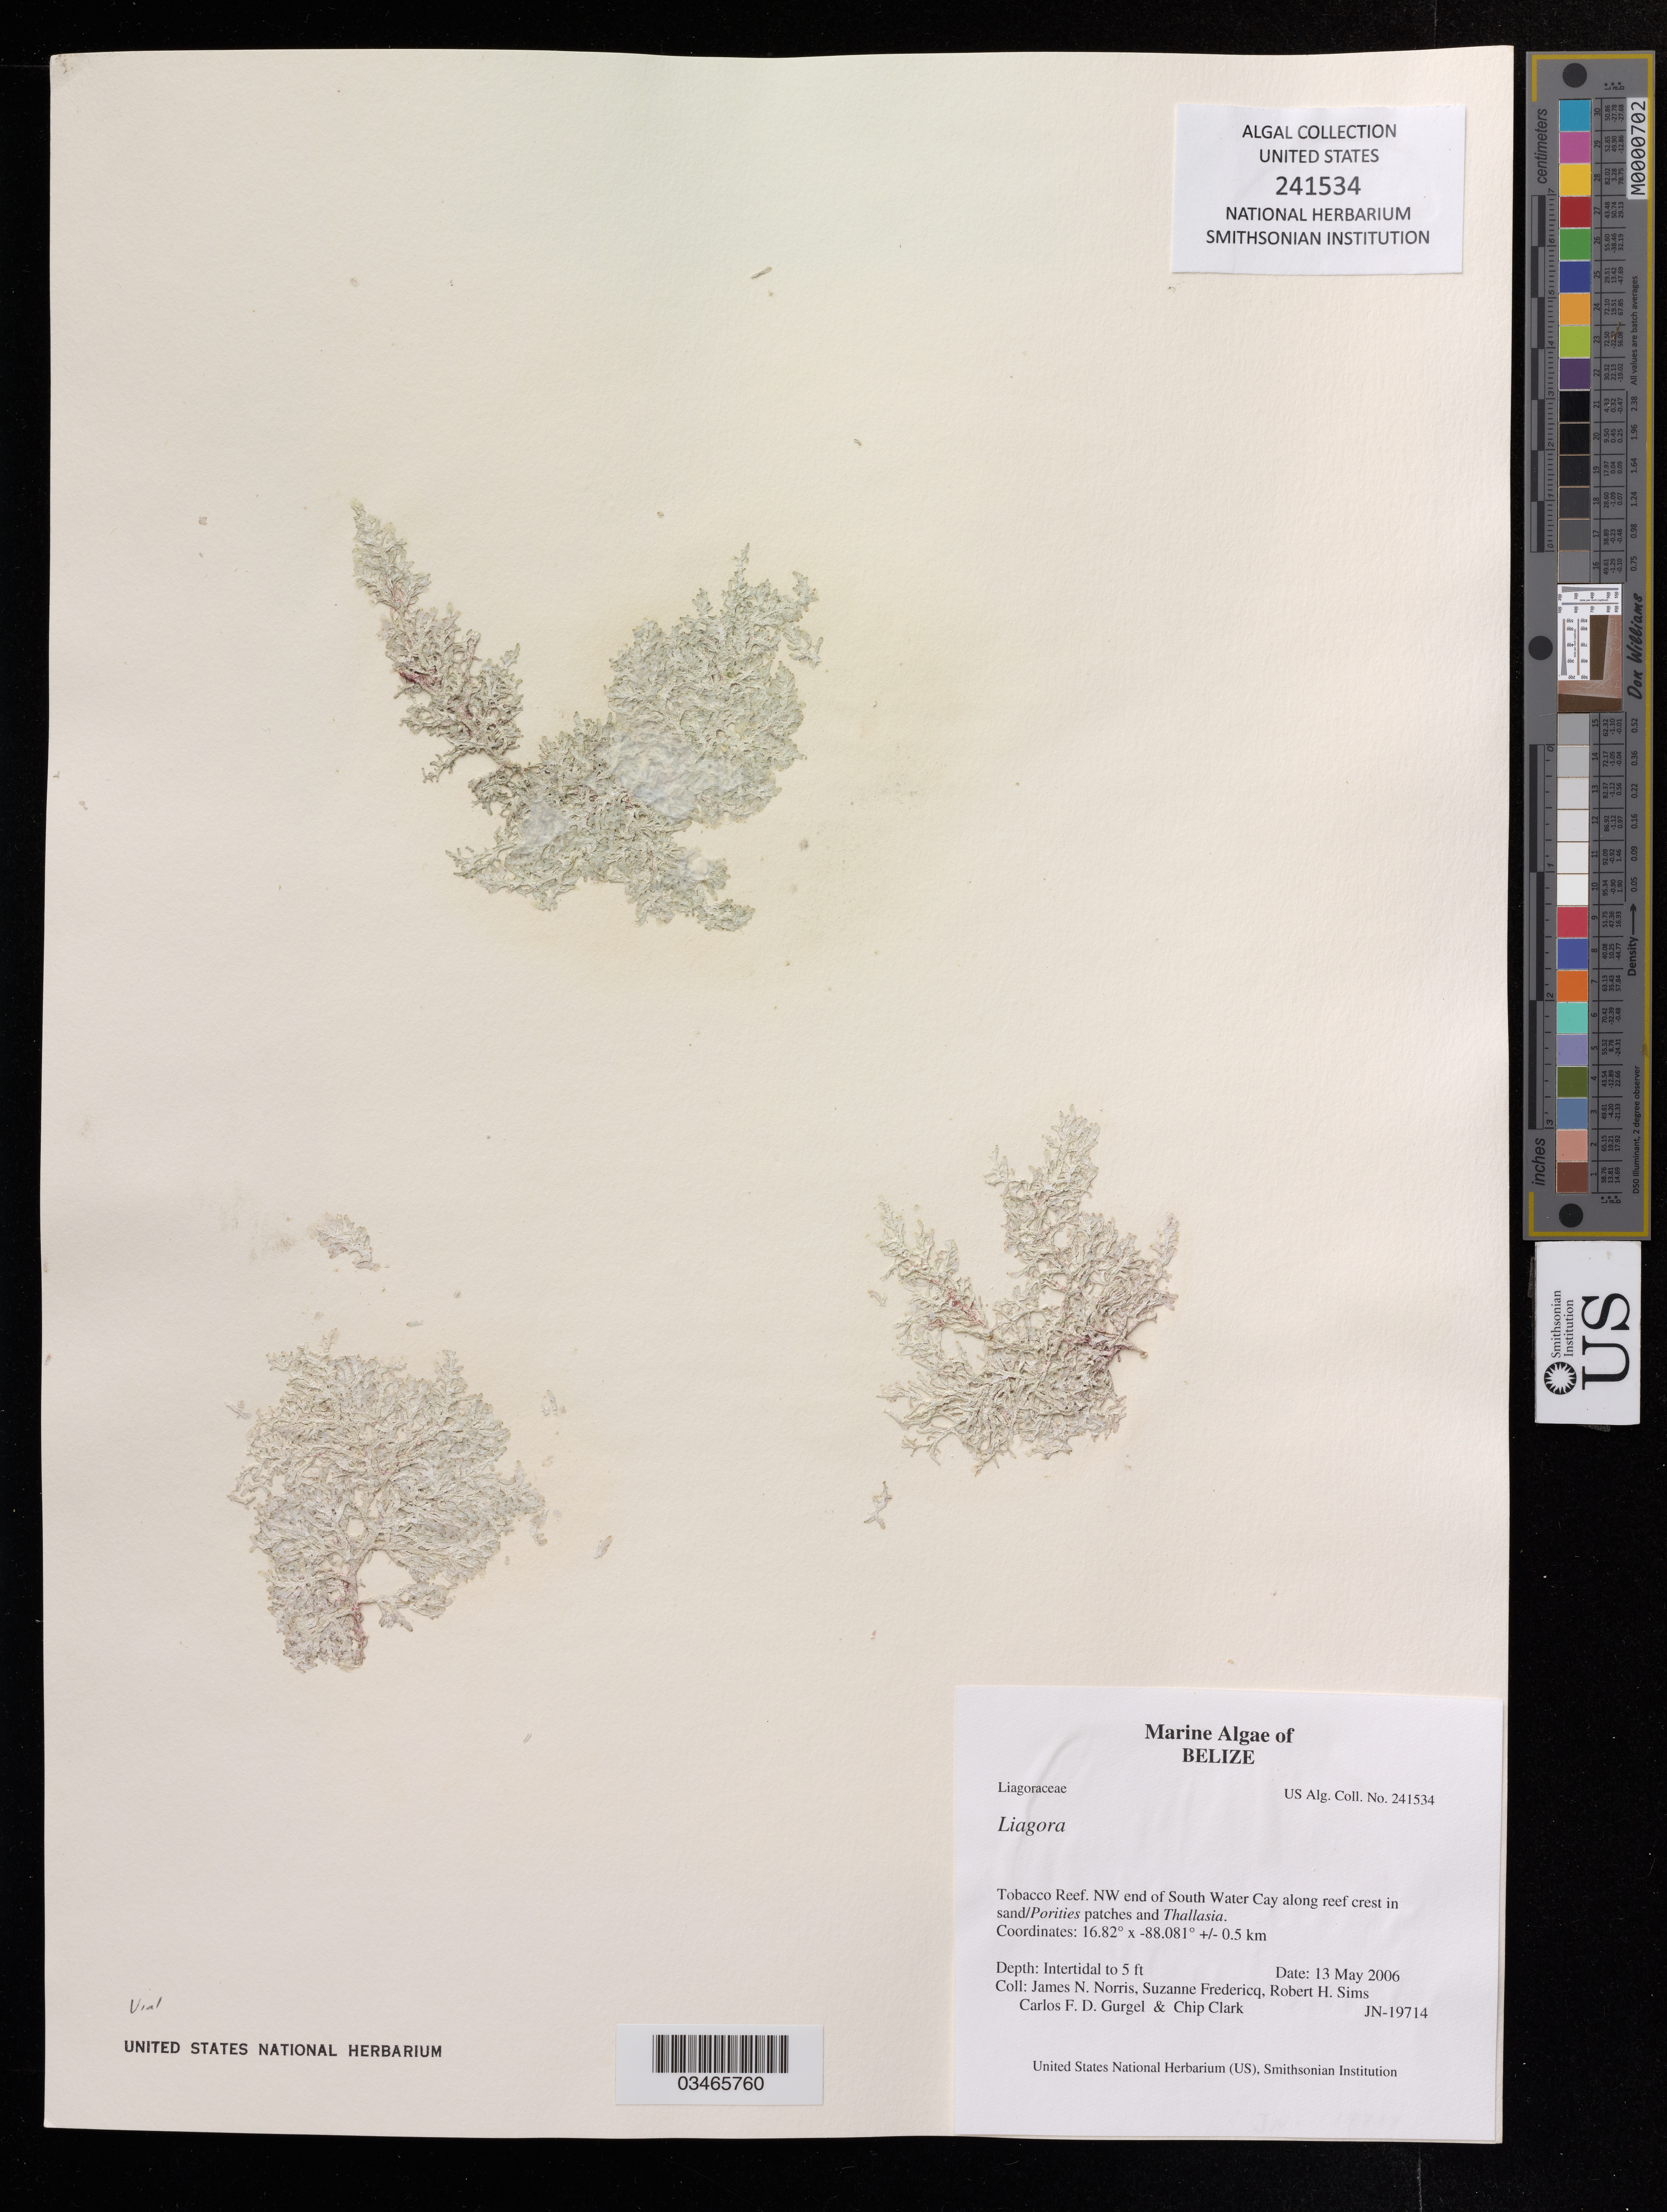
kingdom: Plantae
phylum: Rhodophyta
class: Florideophyceae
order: Nemaliales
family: Liagoraceae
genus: Liagora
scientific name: Liagora sp.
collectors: J. Norris, S. Fredericq, R. H. Sims & C. Gurgel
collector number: JN-19716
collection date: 2006-05-13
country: Belize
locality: Tobacco Reef. NW end of South Water Cay along reef crest in sand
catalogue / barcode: US 241535